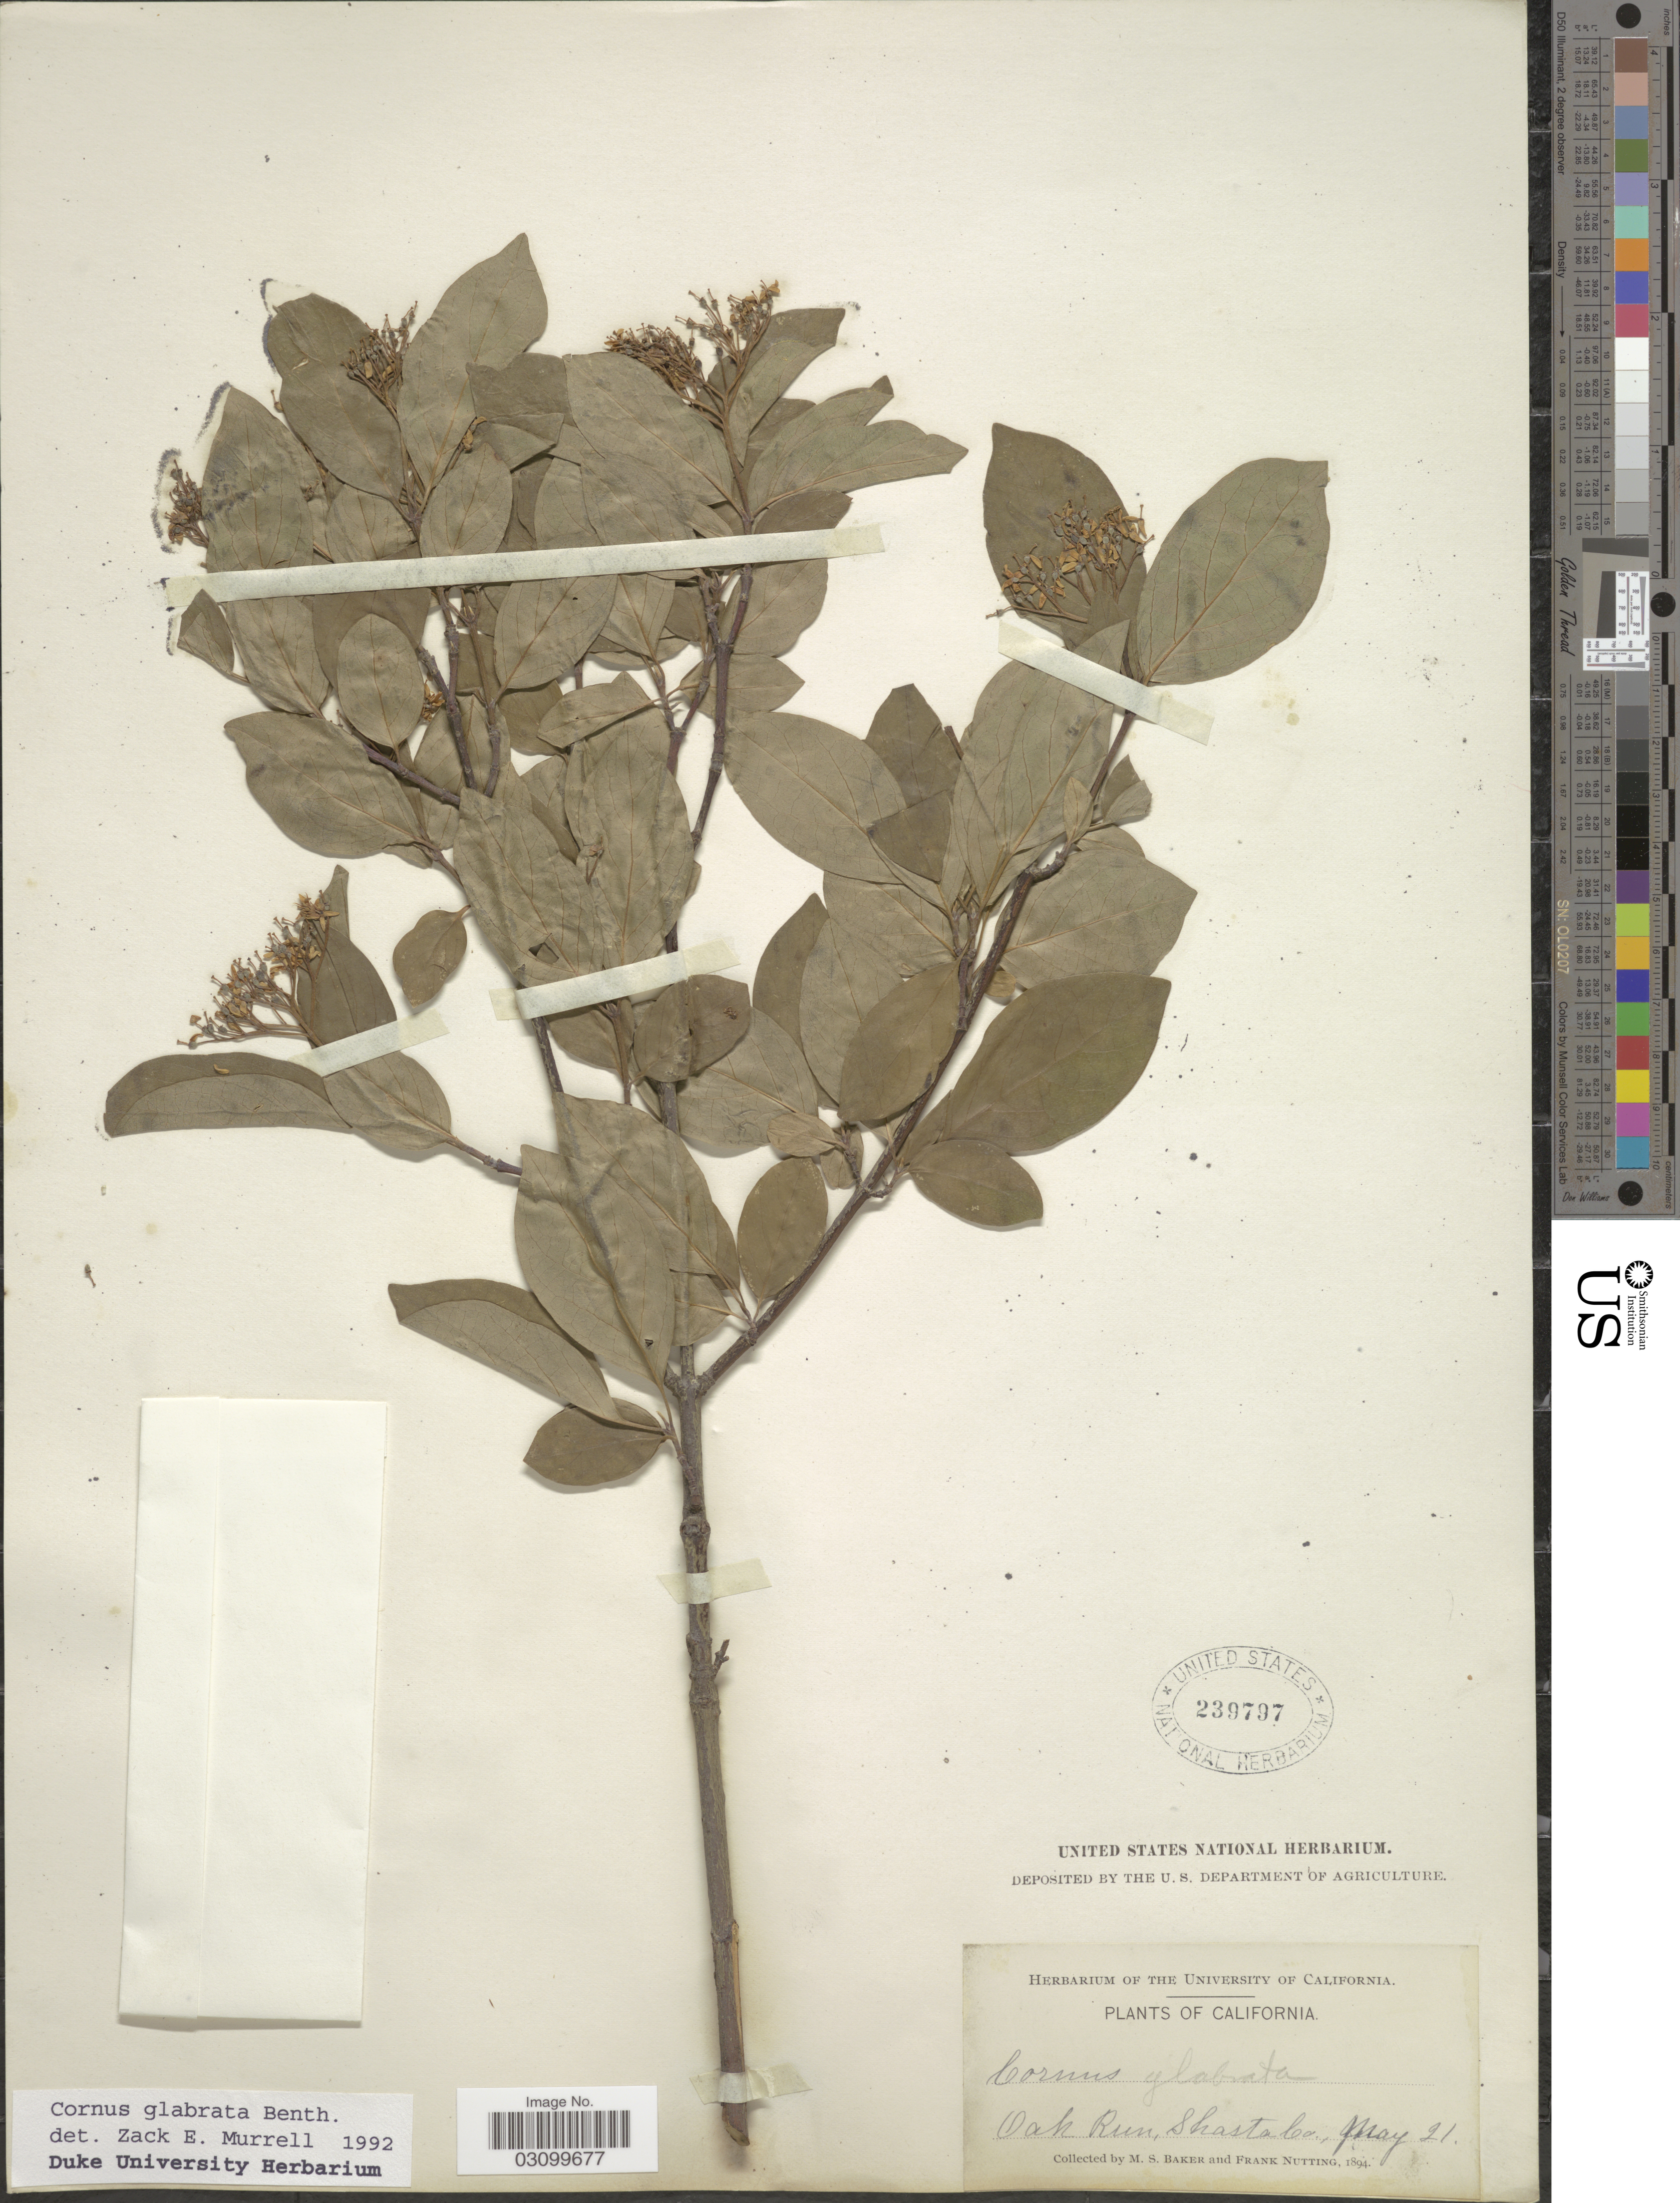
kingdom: Plantae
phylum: Tracheophyta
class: Magnoliopsida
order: Cornales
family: Cornaceae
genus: Cornus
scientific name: Cornus glabrata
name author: Benth.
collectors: M. S. Baker & F. Nutting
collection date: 1894-05-21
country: United States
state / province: California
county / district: Shasta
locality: Oak Run, Shasta Co.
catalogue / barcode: US 239797